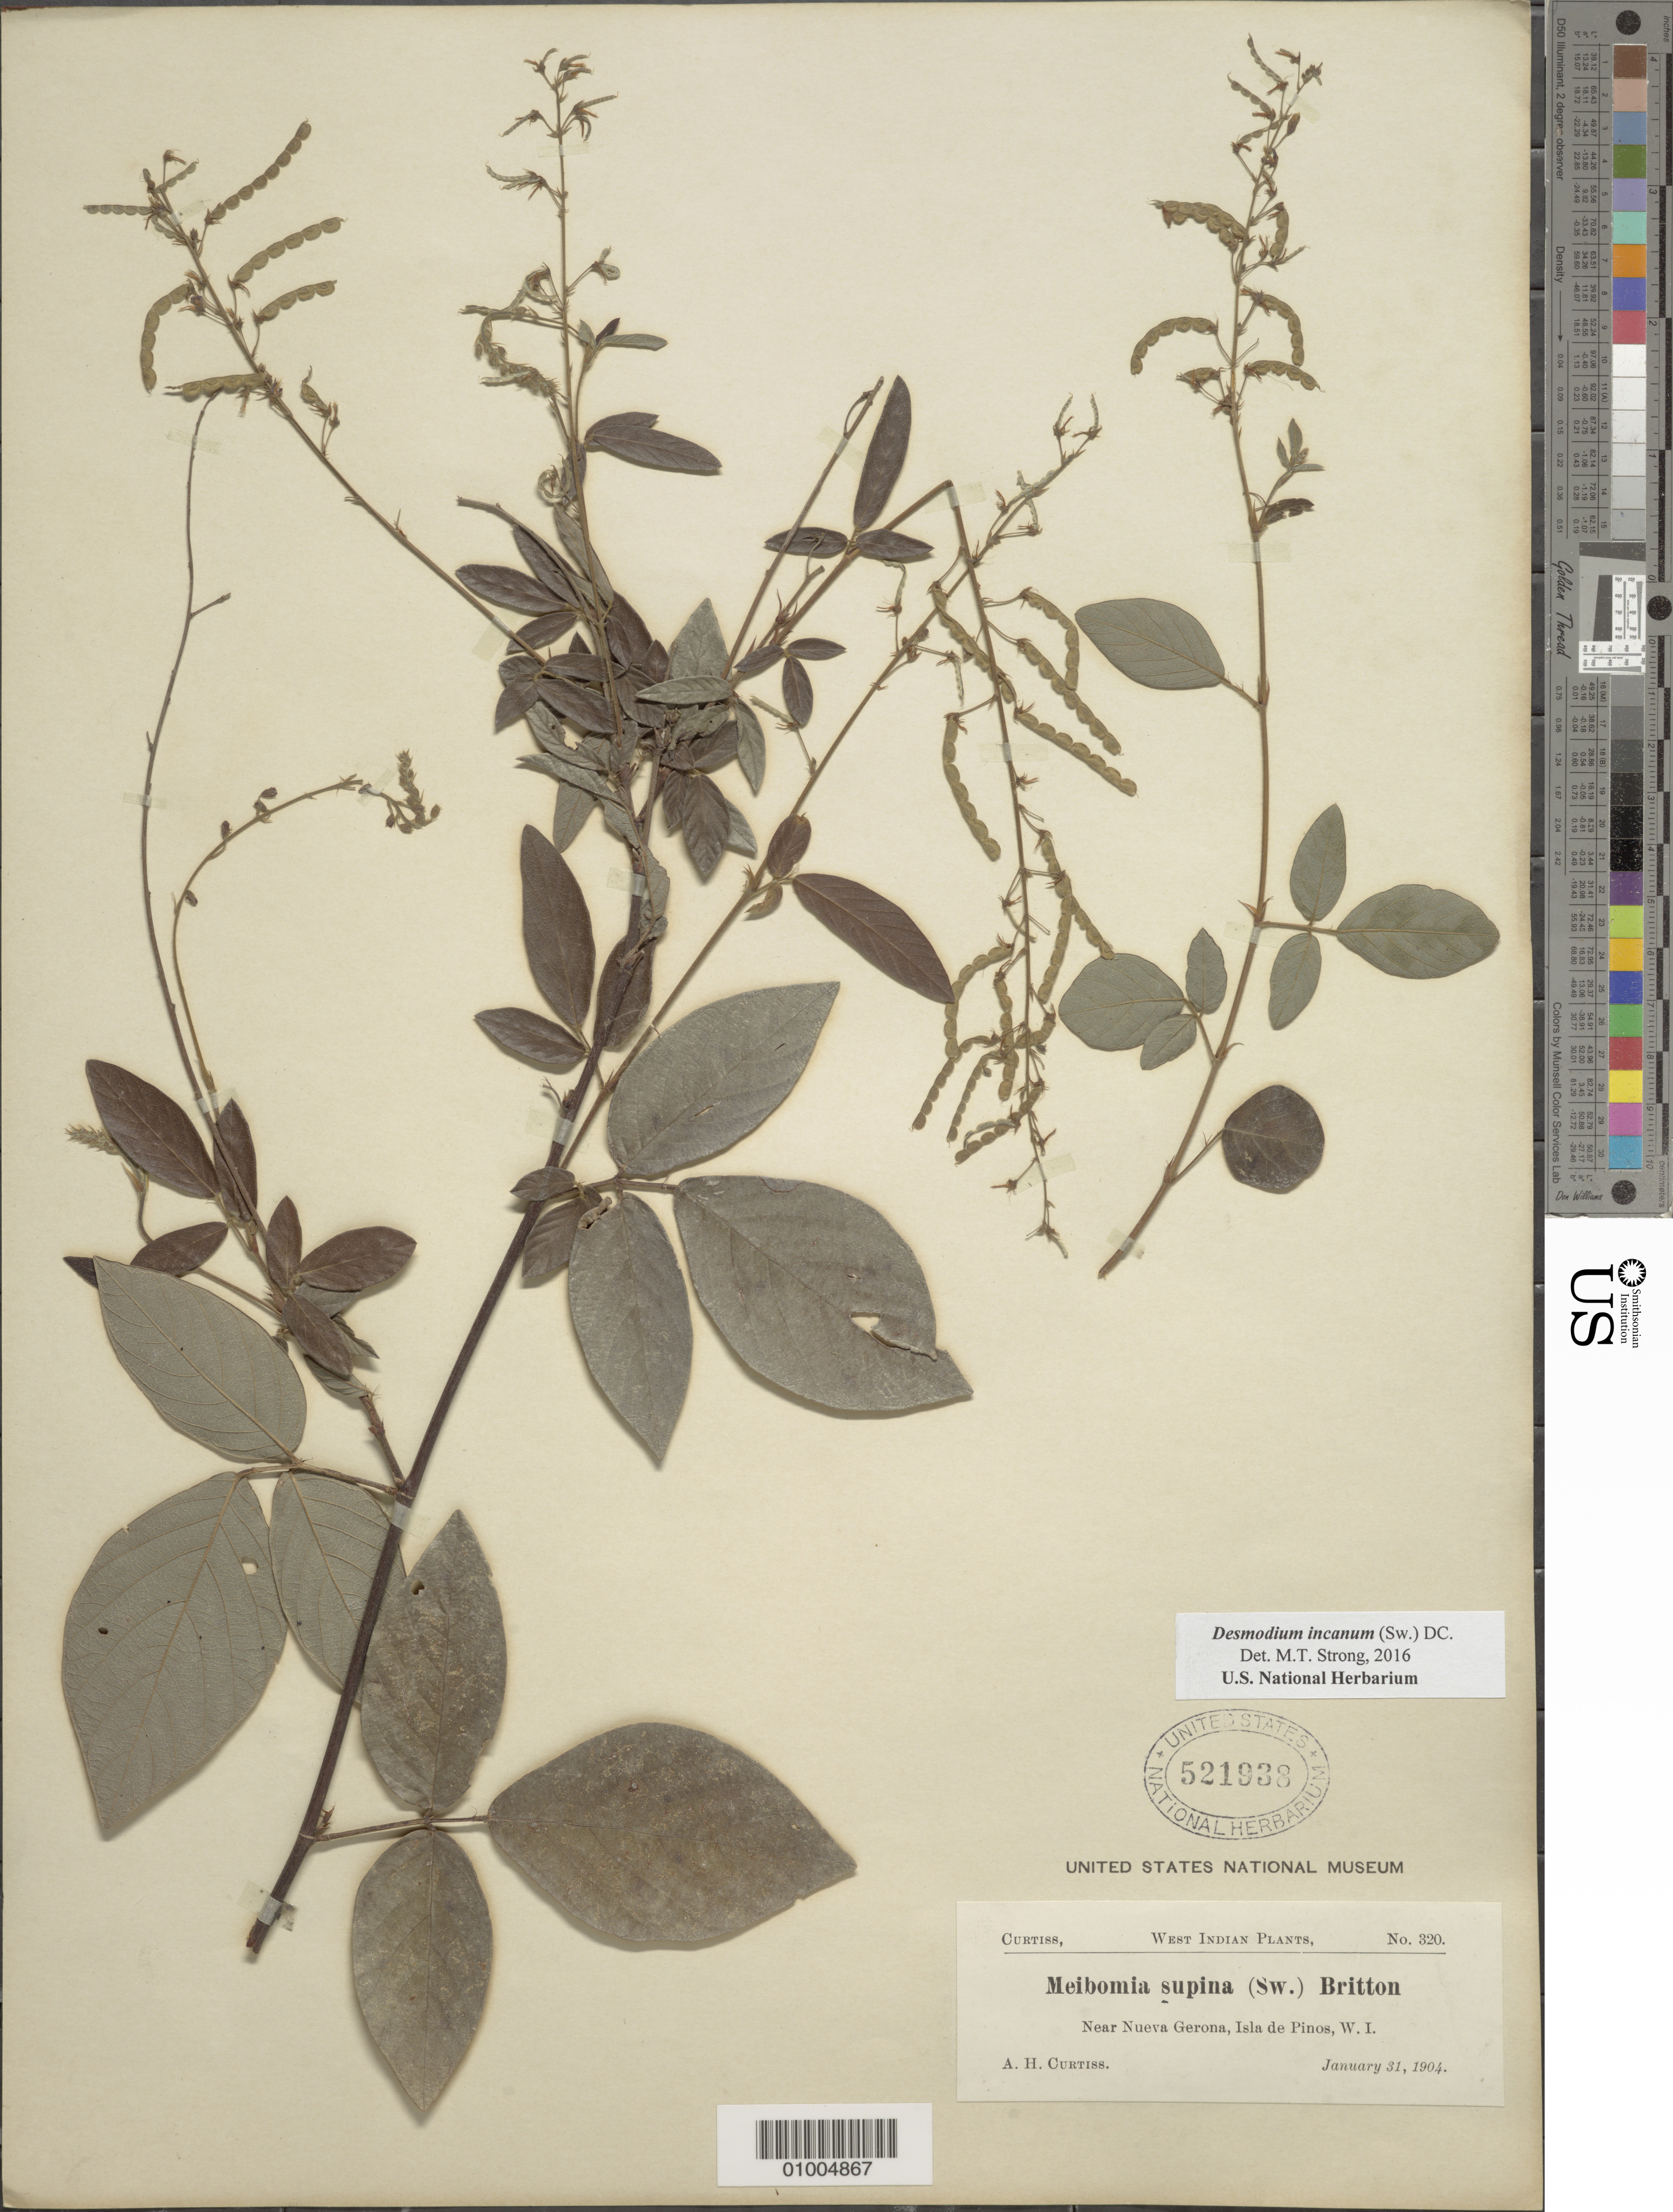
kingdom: Plantae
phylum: Tracheophyta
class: Magnoliopsida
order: Fabales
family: Fabaceae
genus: Desmodium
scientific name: Desmodium incanum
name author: (Sw.) DC.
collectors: A. H. Curtiss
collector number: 320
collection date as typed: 31 Jan 1904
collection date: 1904-01-31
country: Cuba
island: Isla de la Juventud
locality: Isle of Pines, Near Nueva Gerona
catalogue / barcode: US 521938